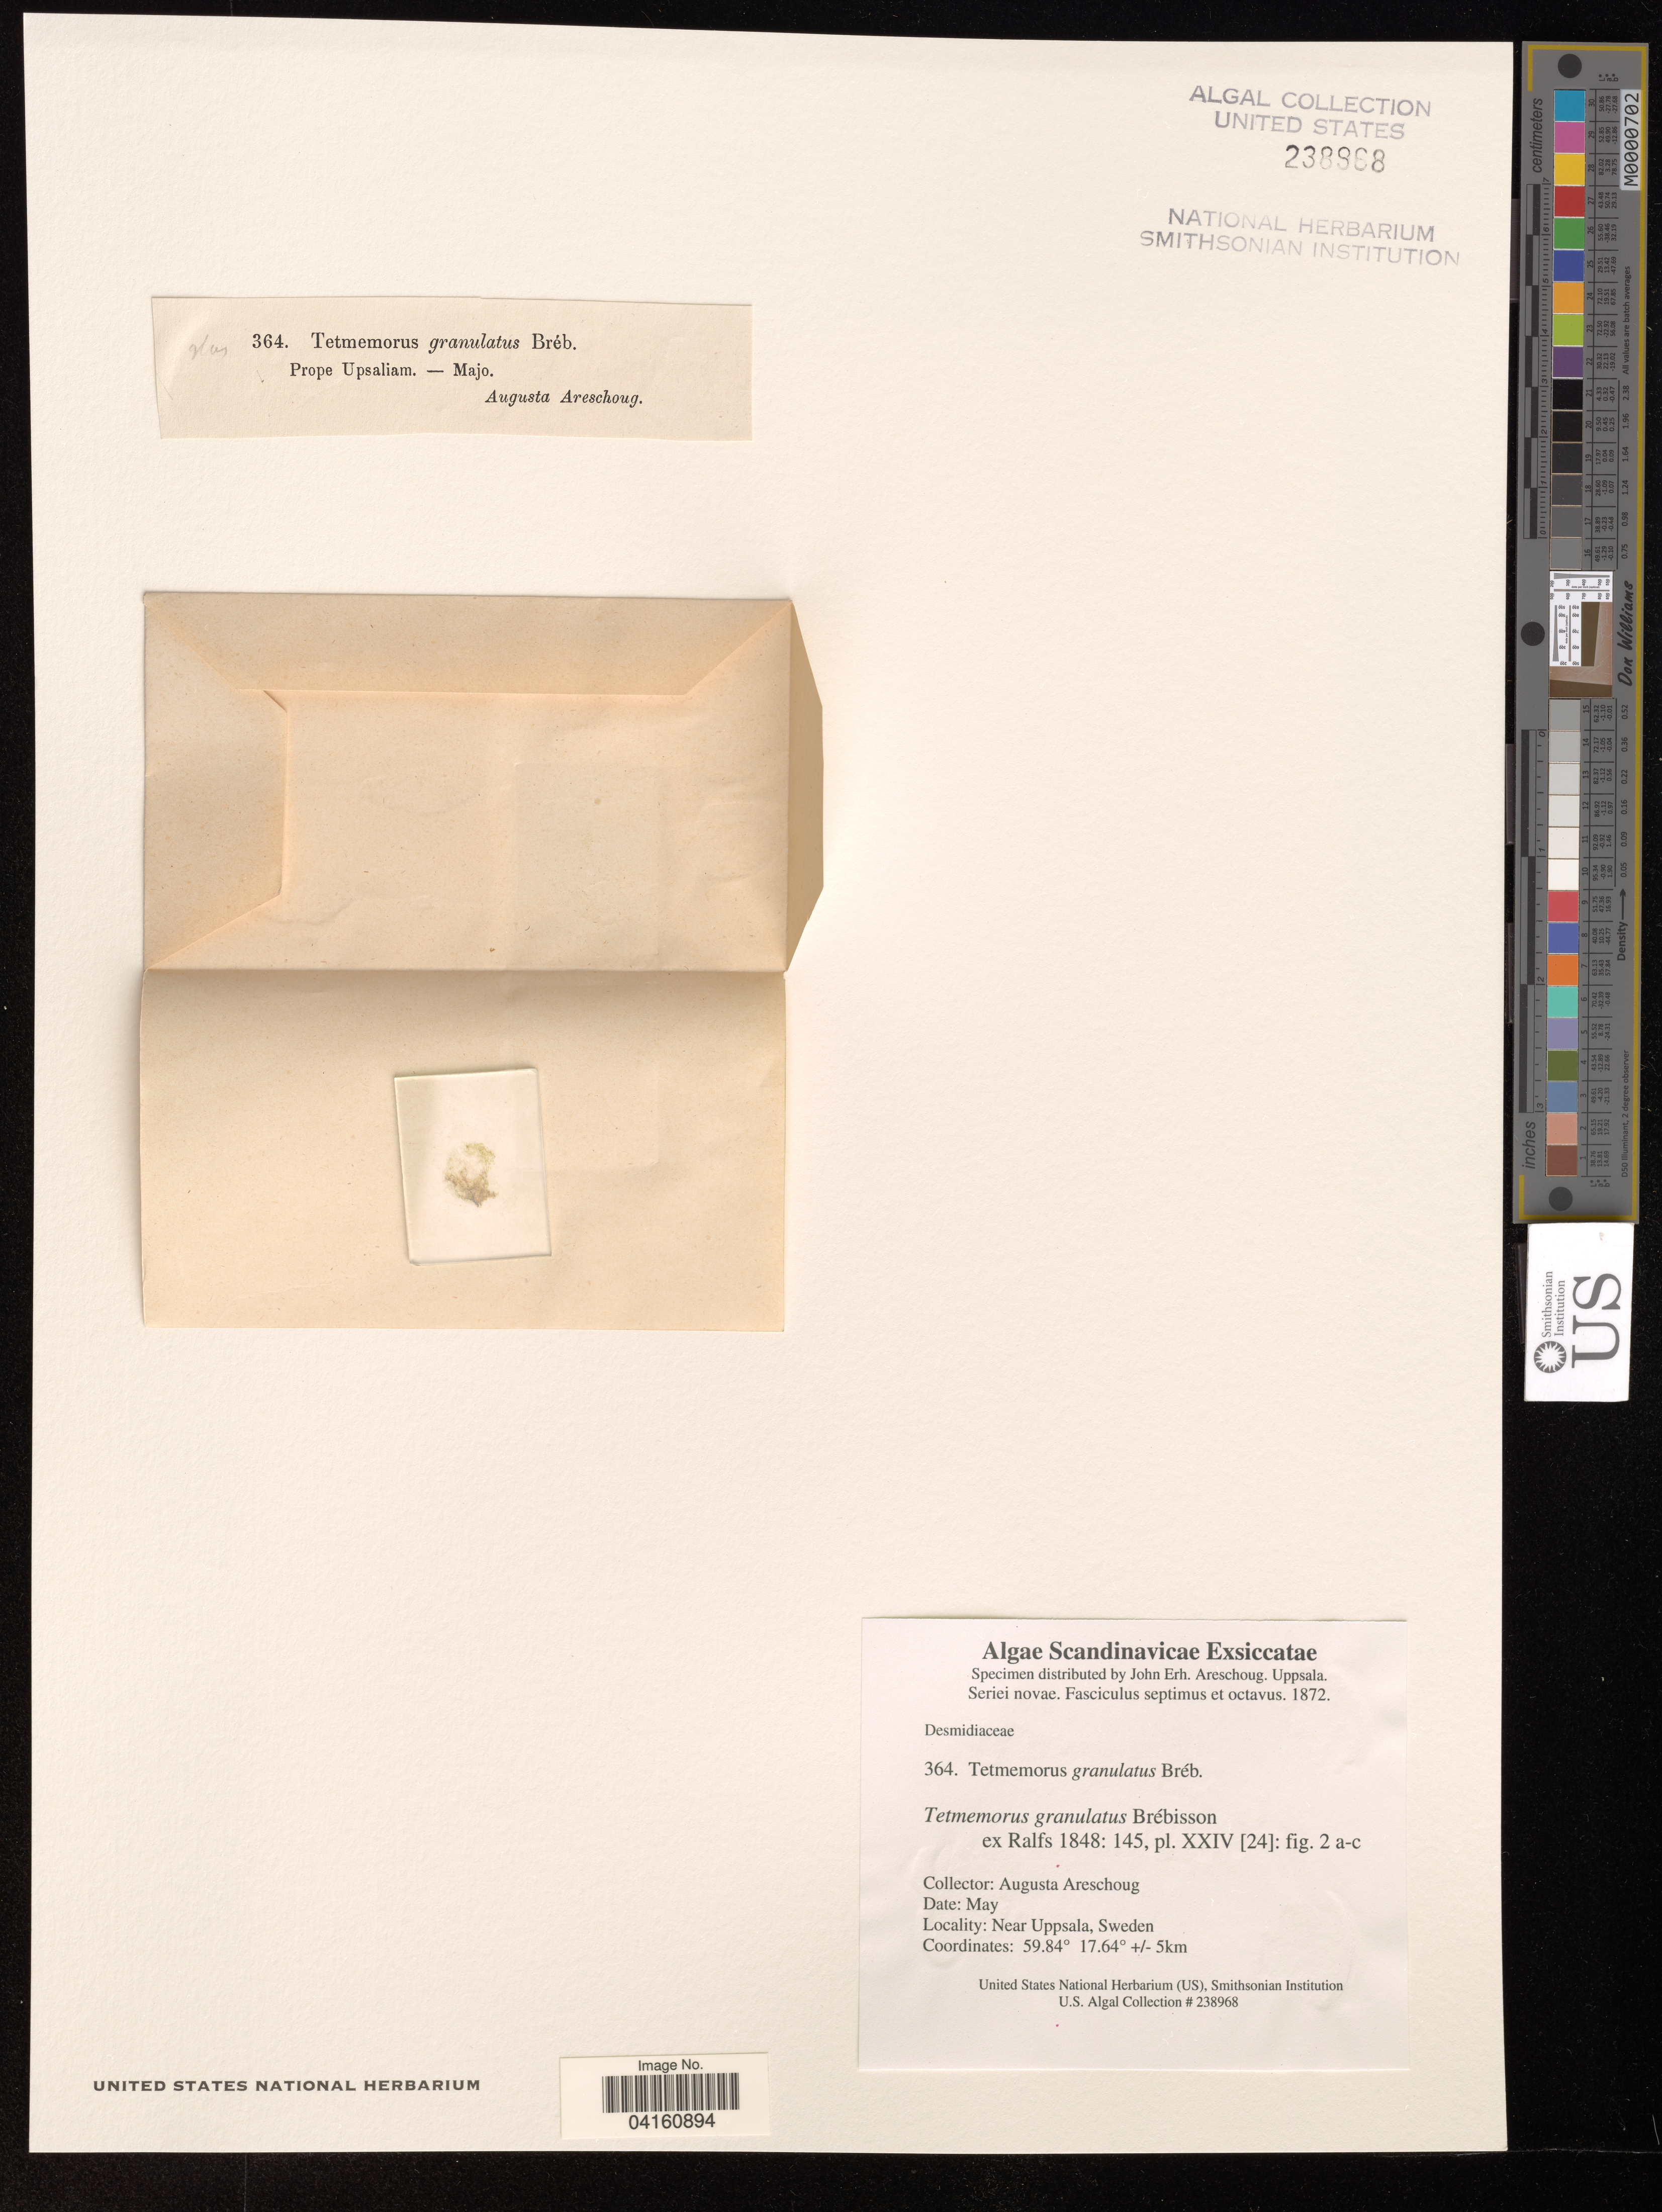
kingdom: Plantae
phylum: Charophyta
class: Zygnematophyceae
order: Zygnematales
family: Desmidiaceae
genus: Tetmemorus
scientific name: Tetmemorus granulatus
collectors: A. Areschoug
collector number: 364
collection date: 1872-05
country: Sweden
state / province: Uppsala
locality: Near Uppsala, Sweden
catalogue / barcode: US 238968